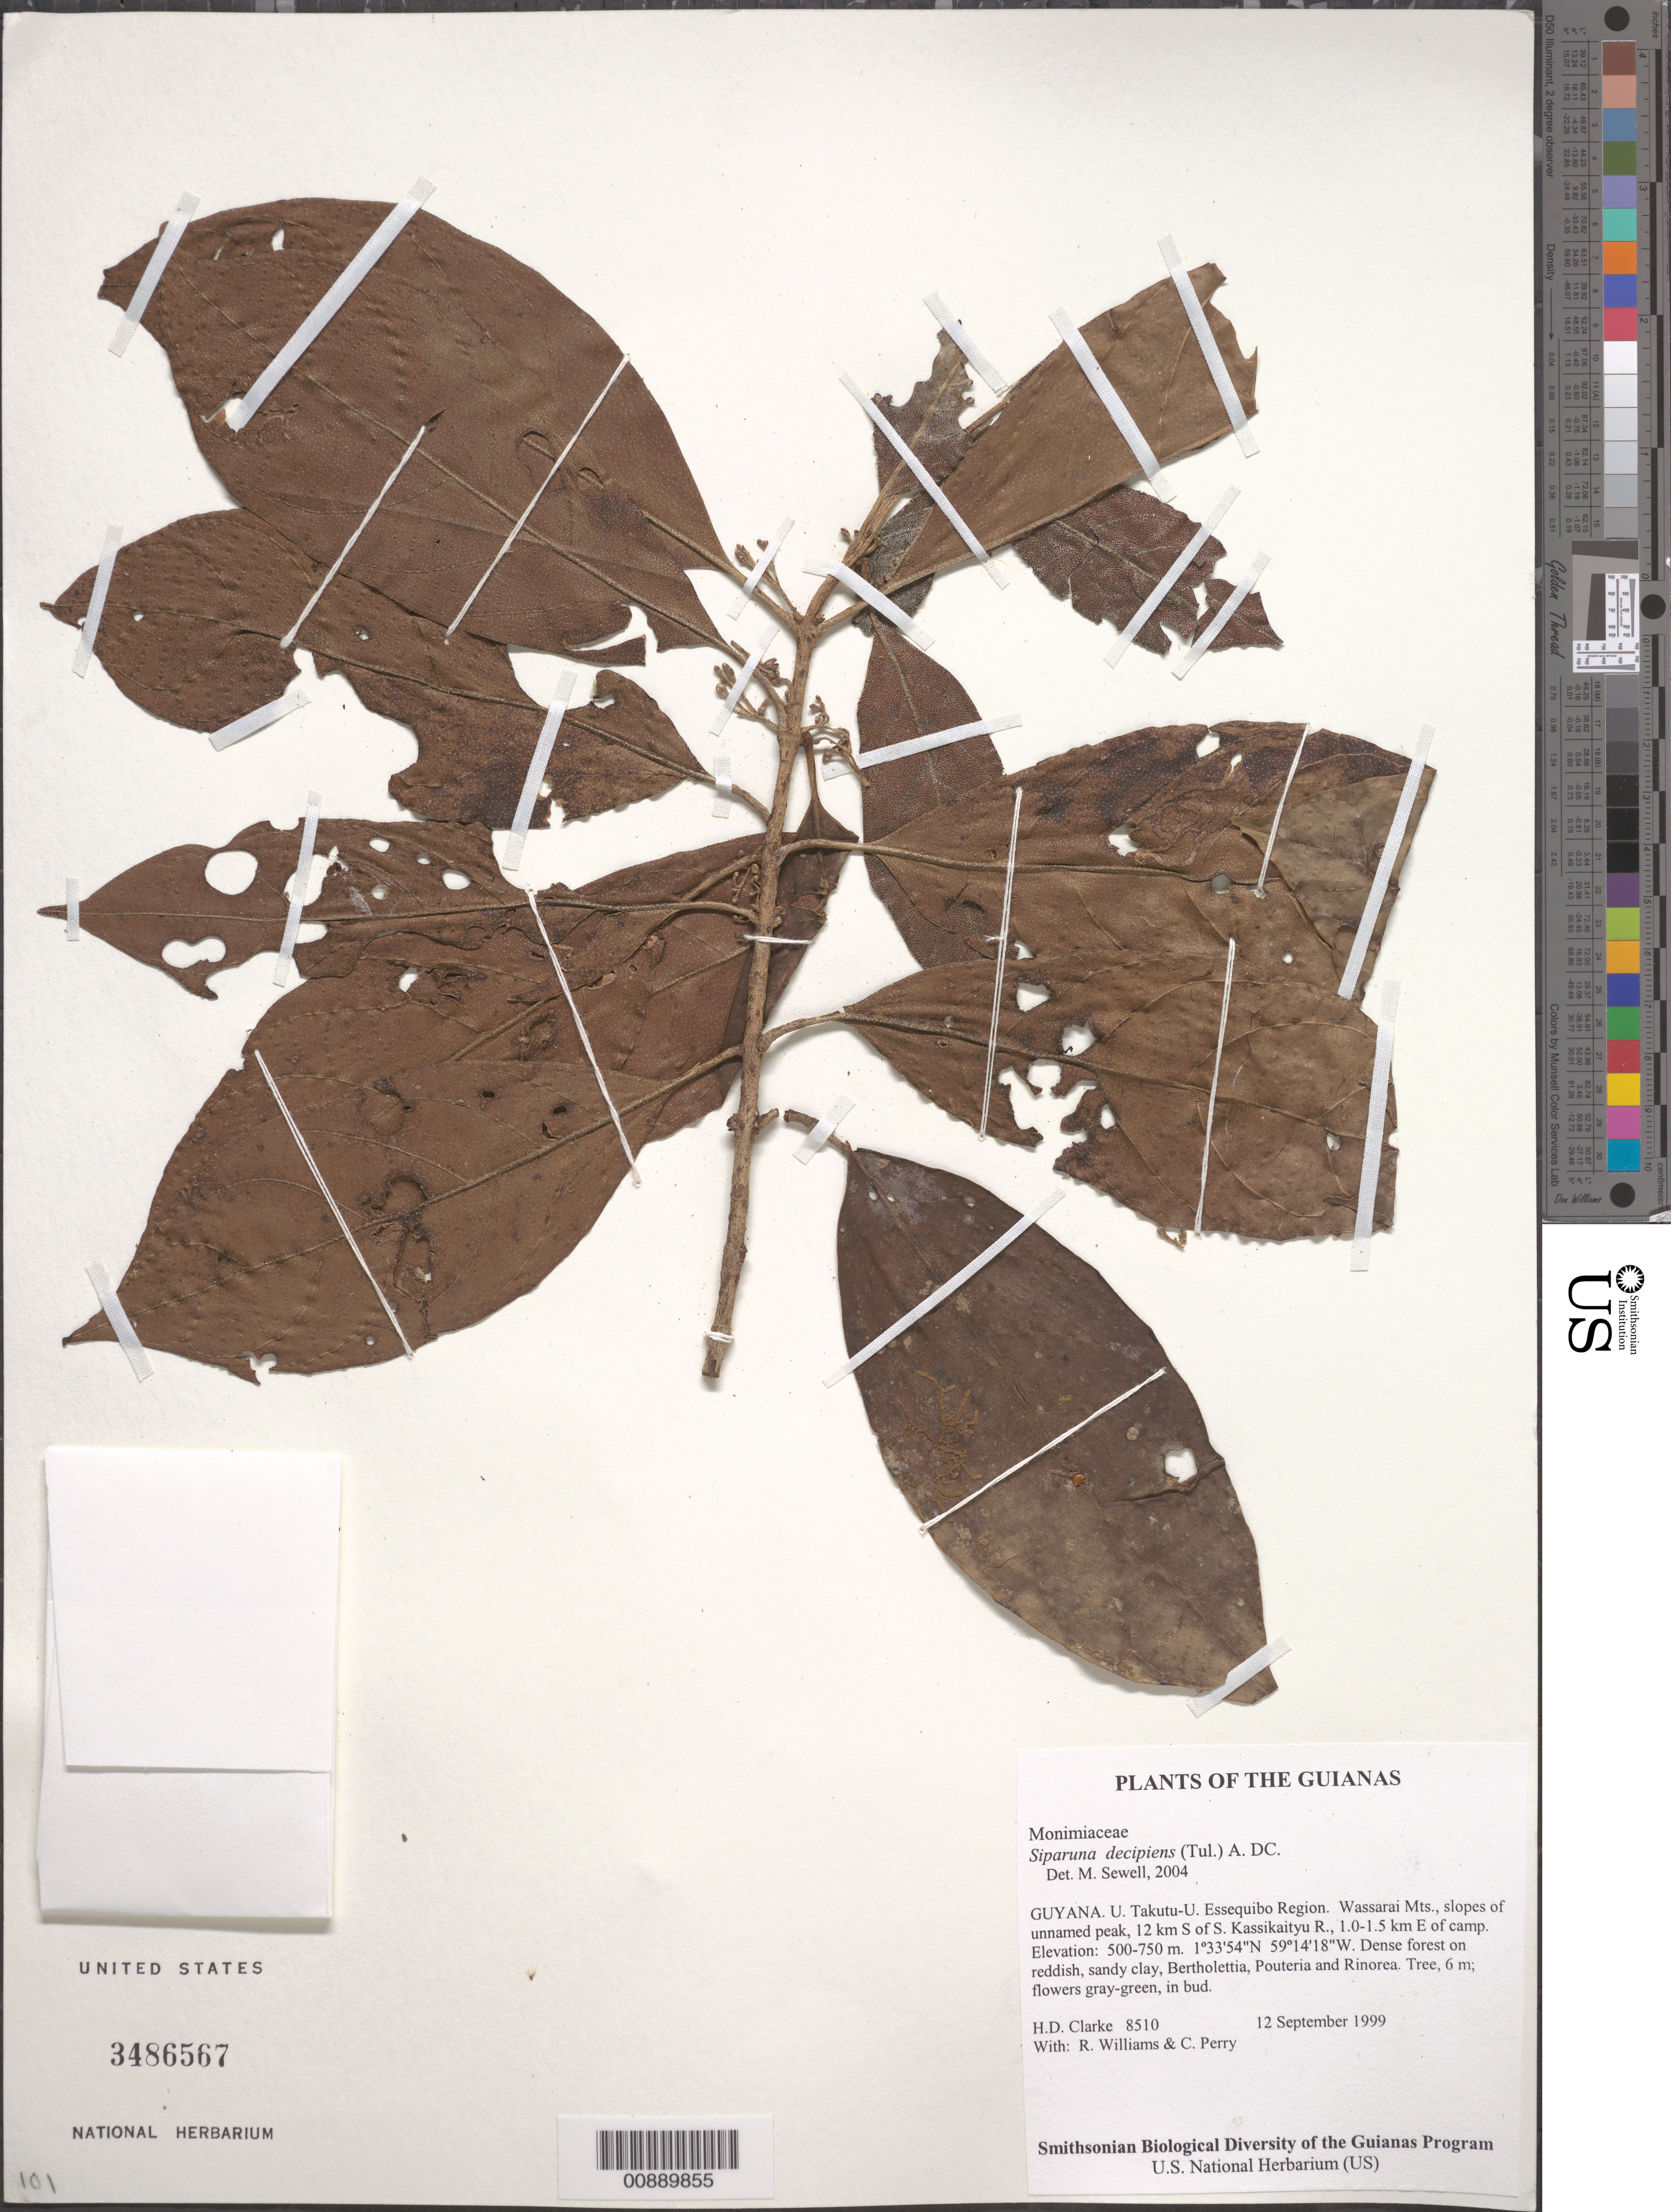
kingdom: Plantae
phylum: Tracheophyta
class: Magnoliopsida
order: Laurales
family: Siparunaceae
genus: Siparuna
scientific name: Siparuna decipiens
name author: (Tul.) A. DC.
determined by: Sewell, M.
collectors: H. D. Clarke, R. Williams & C. Perry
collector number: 8510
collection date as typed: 12 September 1999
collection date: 1999-09-12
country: Guyana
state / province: U. Takutu-U. Essequibo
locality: Wassarai Mts., slopes of unnamed peak, 12 km S of S. Kassikaityu R., 1.0-1.5 km E of camp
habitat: Dense forest on reddish, sandy clay, Bertholettia, Pouteria and Rinorea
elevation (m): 500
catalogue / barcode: US 3486567